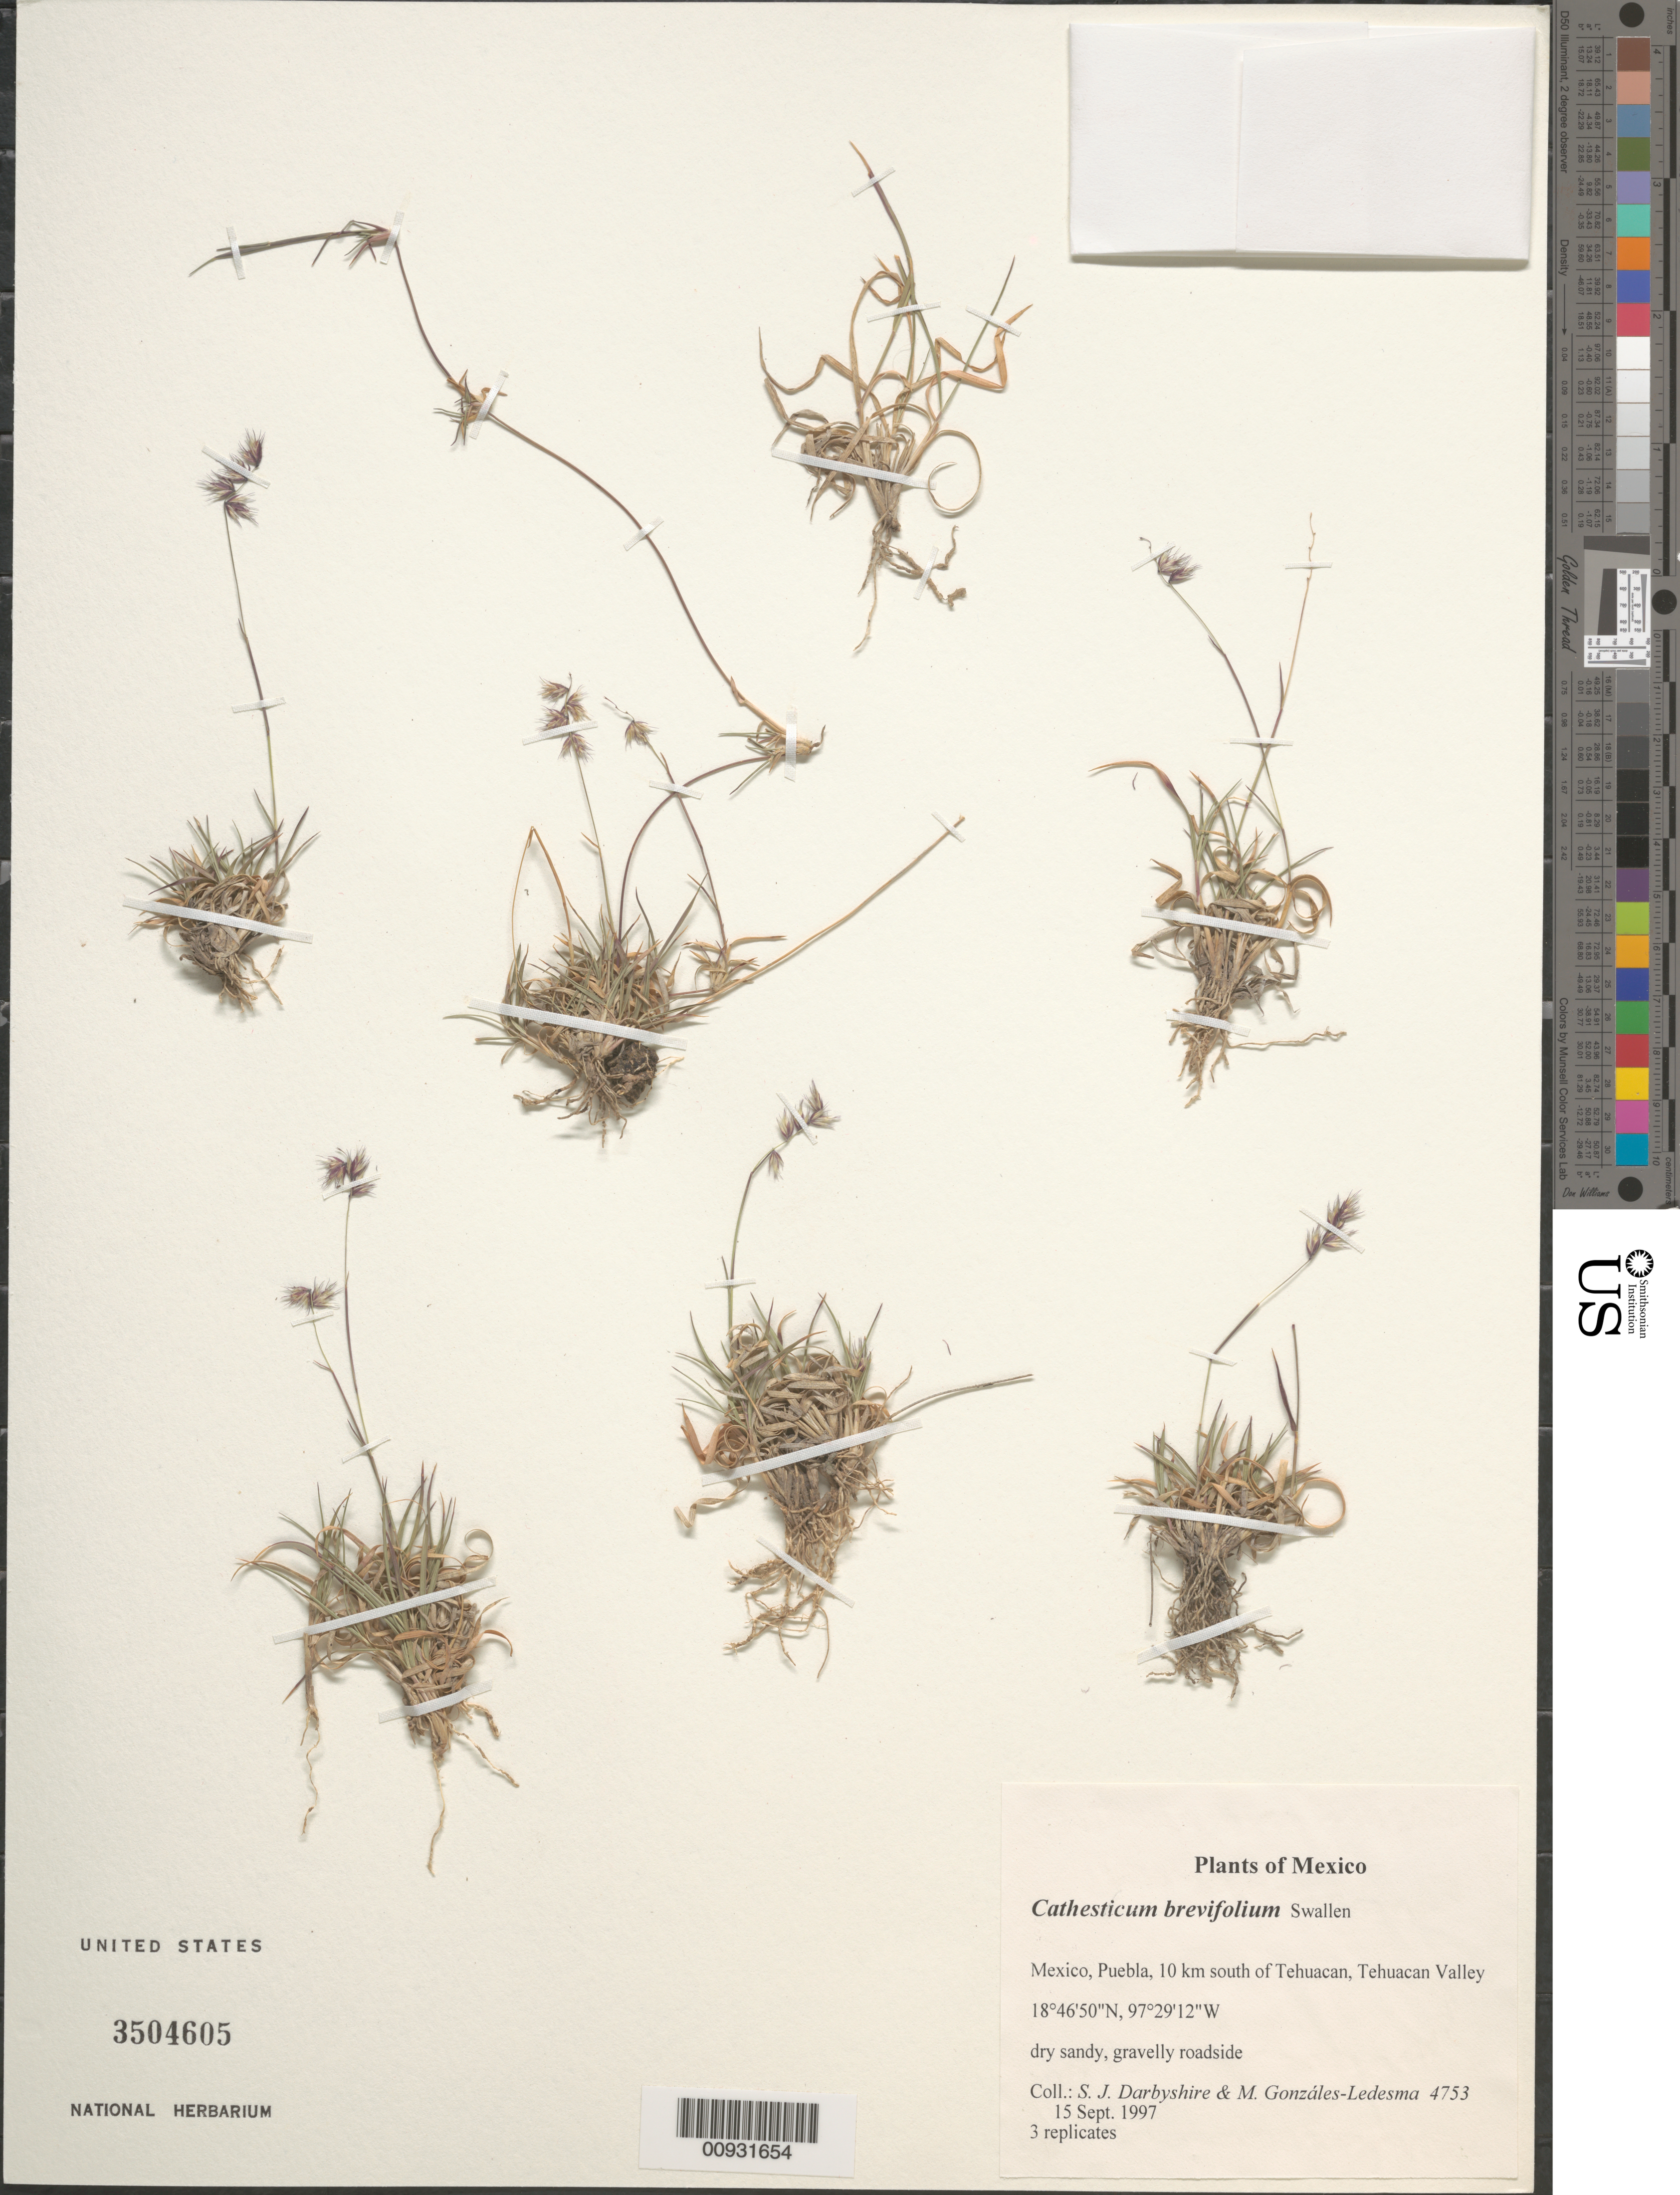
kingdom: Plantae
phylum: Tracheophyta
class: Liliopsida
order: Poales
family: Poaceae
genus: Cathestecum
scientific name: Cathestecum brevifolium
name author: Swallen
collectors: S. Darbyshire & M. González-Ledesma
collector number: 4753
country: Mexico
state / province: Puebla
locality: S of Tehuacan, Tehuacan Valley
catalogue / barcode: US 3504605